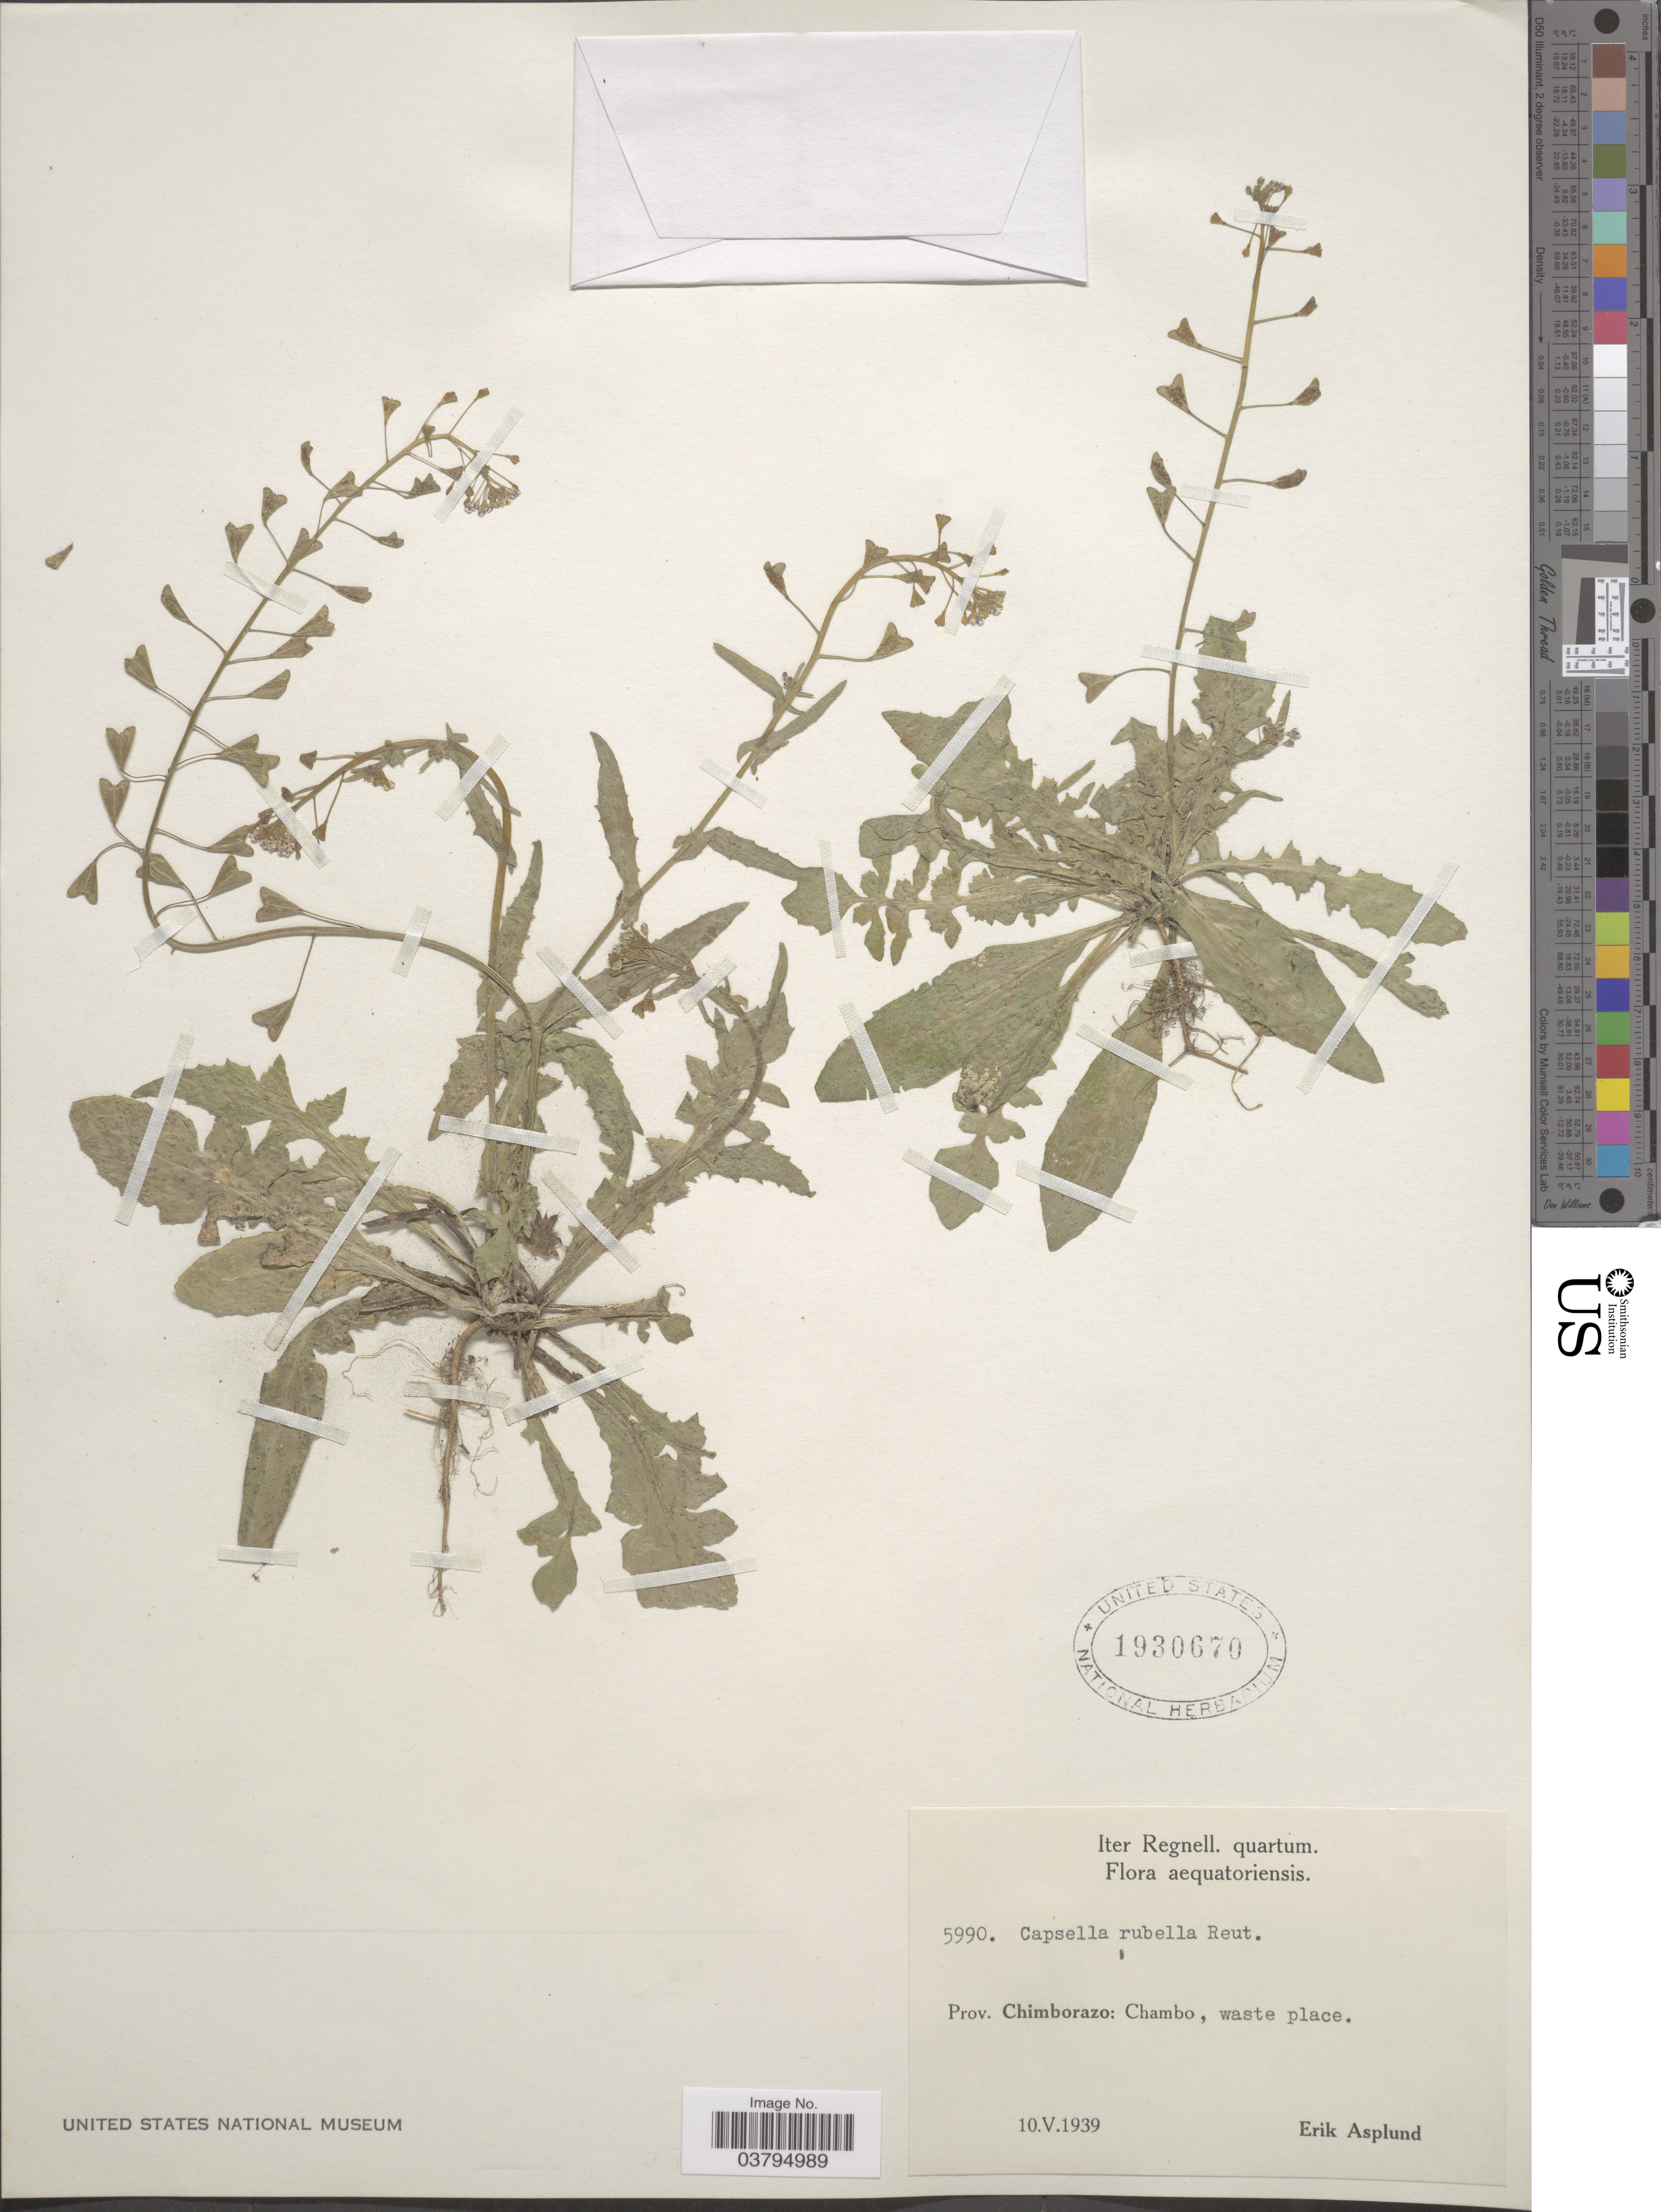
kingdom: Plantae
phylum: Tracheophyta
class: Magnoliopsida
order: Brassicales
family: Brassicaceae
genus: Capsella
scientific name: Capsella bursa-pastoris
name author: (L.) Medik.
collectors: E. Asplund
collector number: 5990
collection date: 1939-05-10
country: Ecuador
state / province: Chimborazo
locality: Aequatoriensis. Chambo.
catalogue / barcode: US 1930670